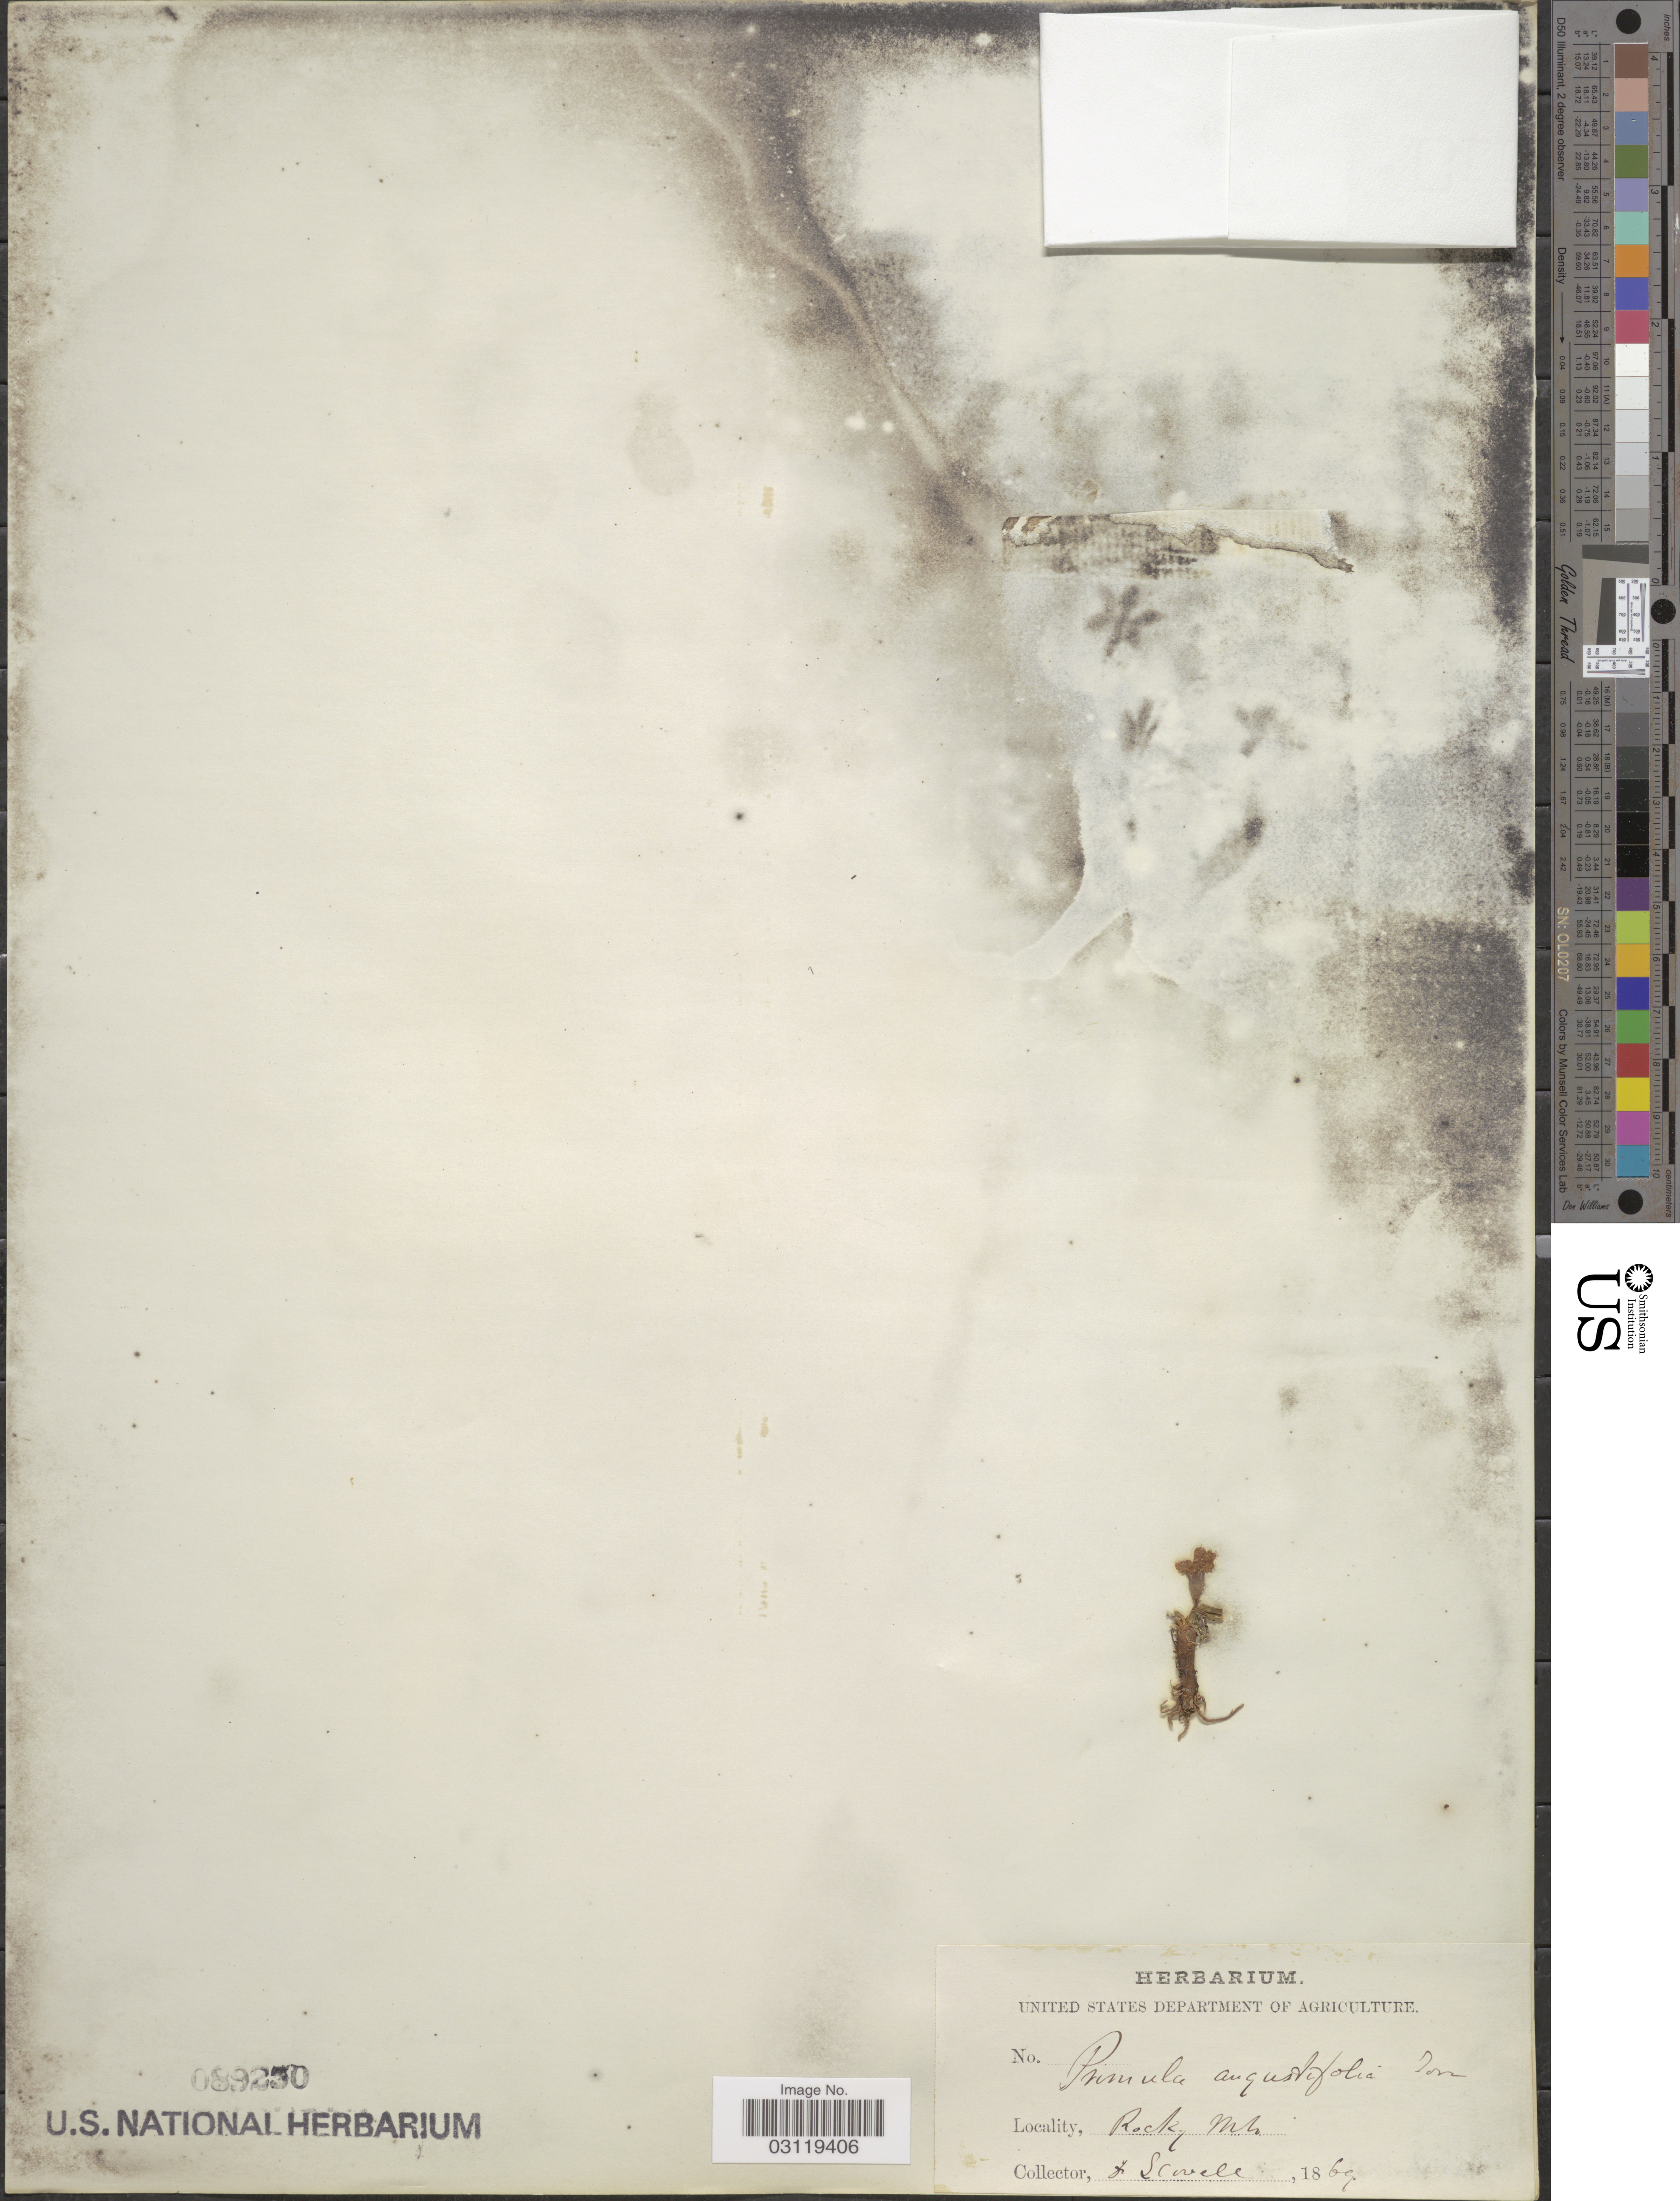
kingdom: Plantae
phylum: Tracheophyta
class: Magnoliopsida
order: Ericales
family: Primulaceae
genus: Primula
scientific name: Primula angustifolia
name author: Torr.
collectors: Scovell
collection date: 1869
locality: Rocky Mtn.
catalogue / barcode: US 89250